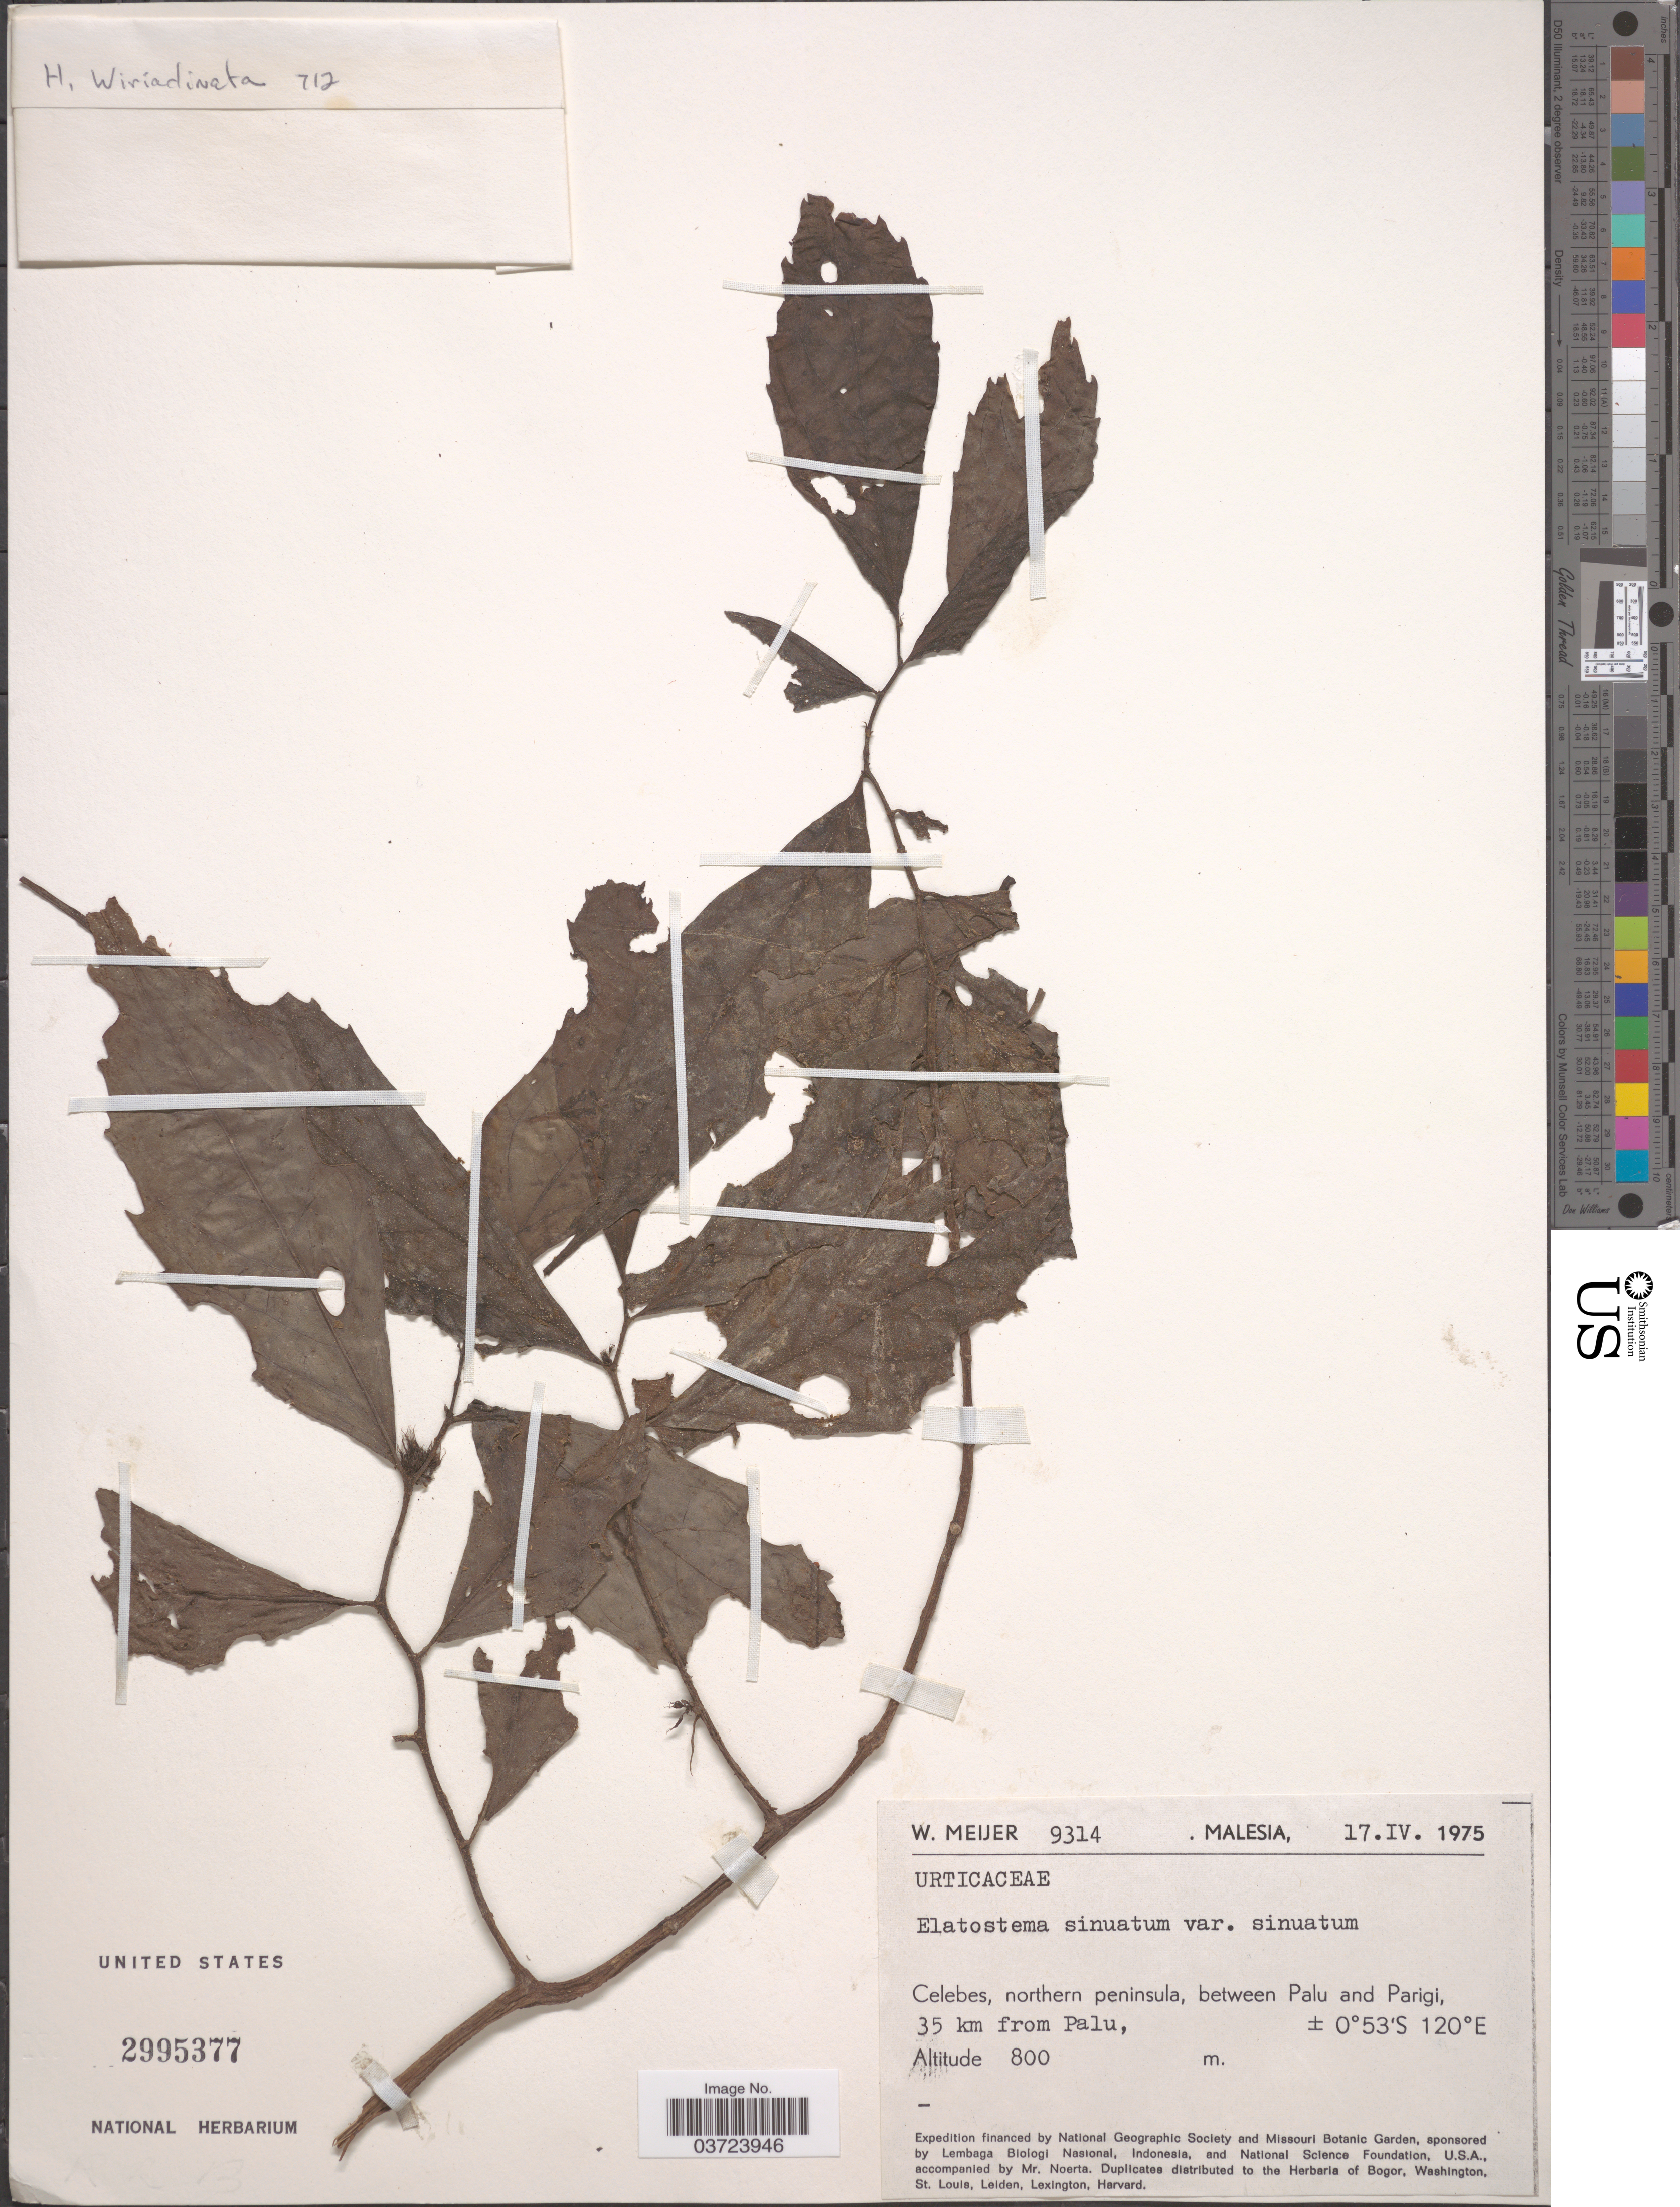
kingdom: Plantae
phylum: Tracheophyta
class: Magnoliopsida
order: Rosales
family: Urticaceae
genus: Elatostema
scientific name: Elatostema sinuatum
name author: (Blume) Hassk.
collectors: W. Meijer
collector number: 9314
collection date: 1975-04-17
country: Malaysia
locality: Celebes, northern peninsula, between Palu and Parigi, 35 km from Palu.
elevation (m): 800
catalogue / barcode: US 2995377